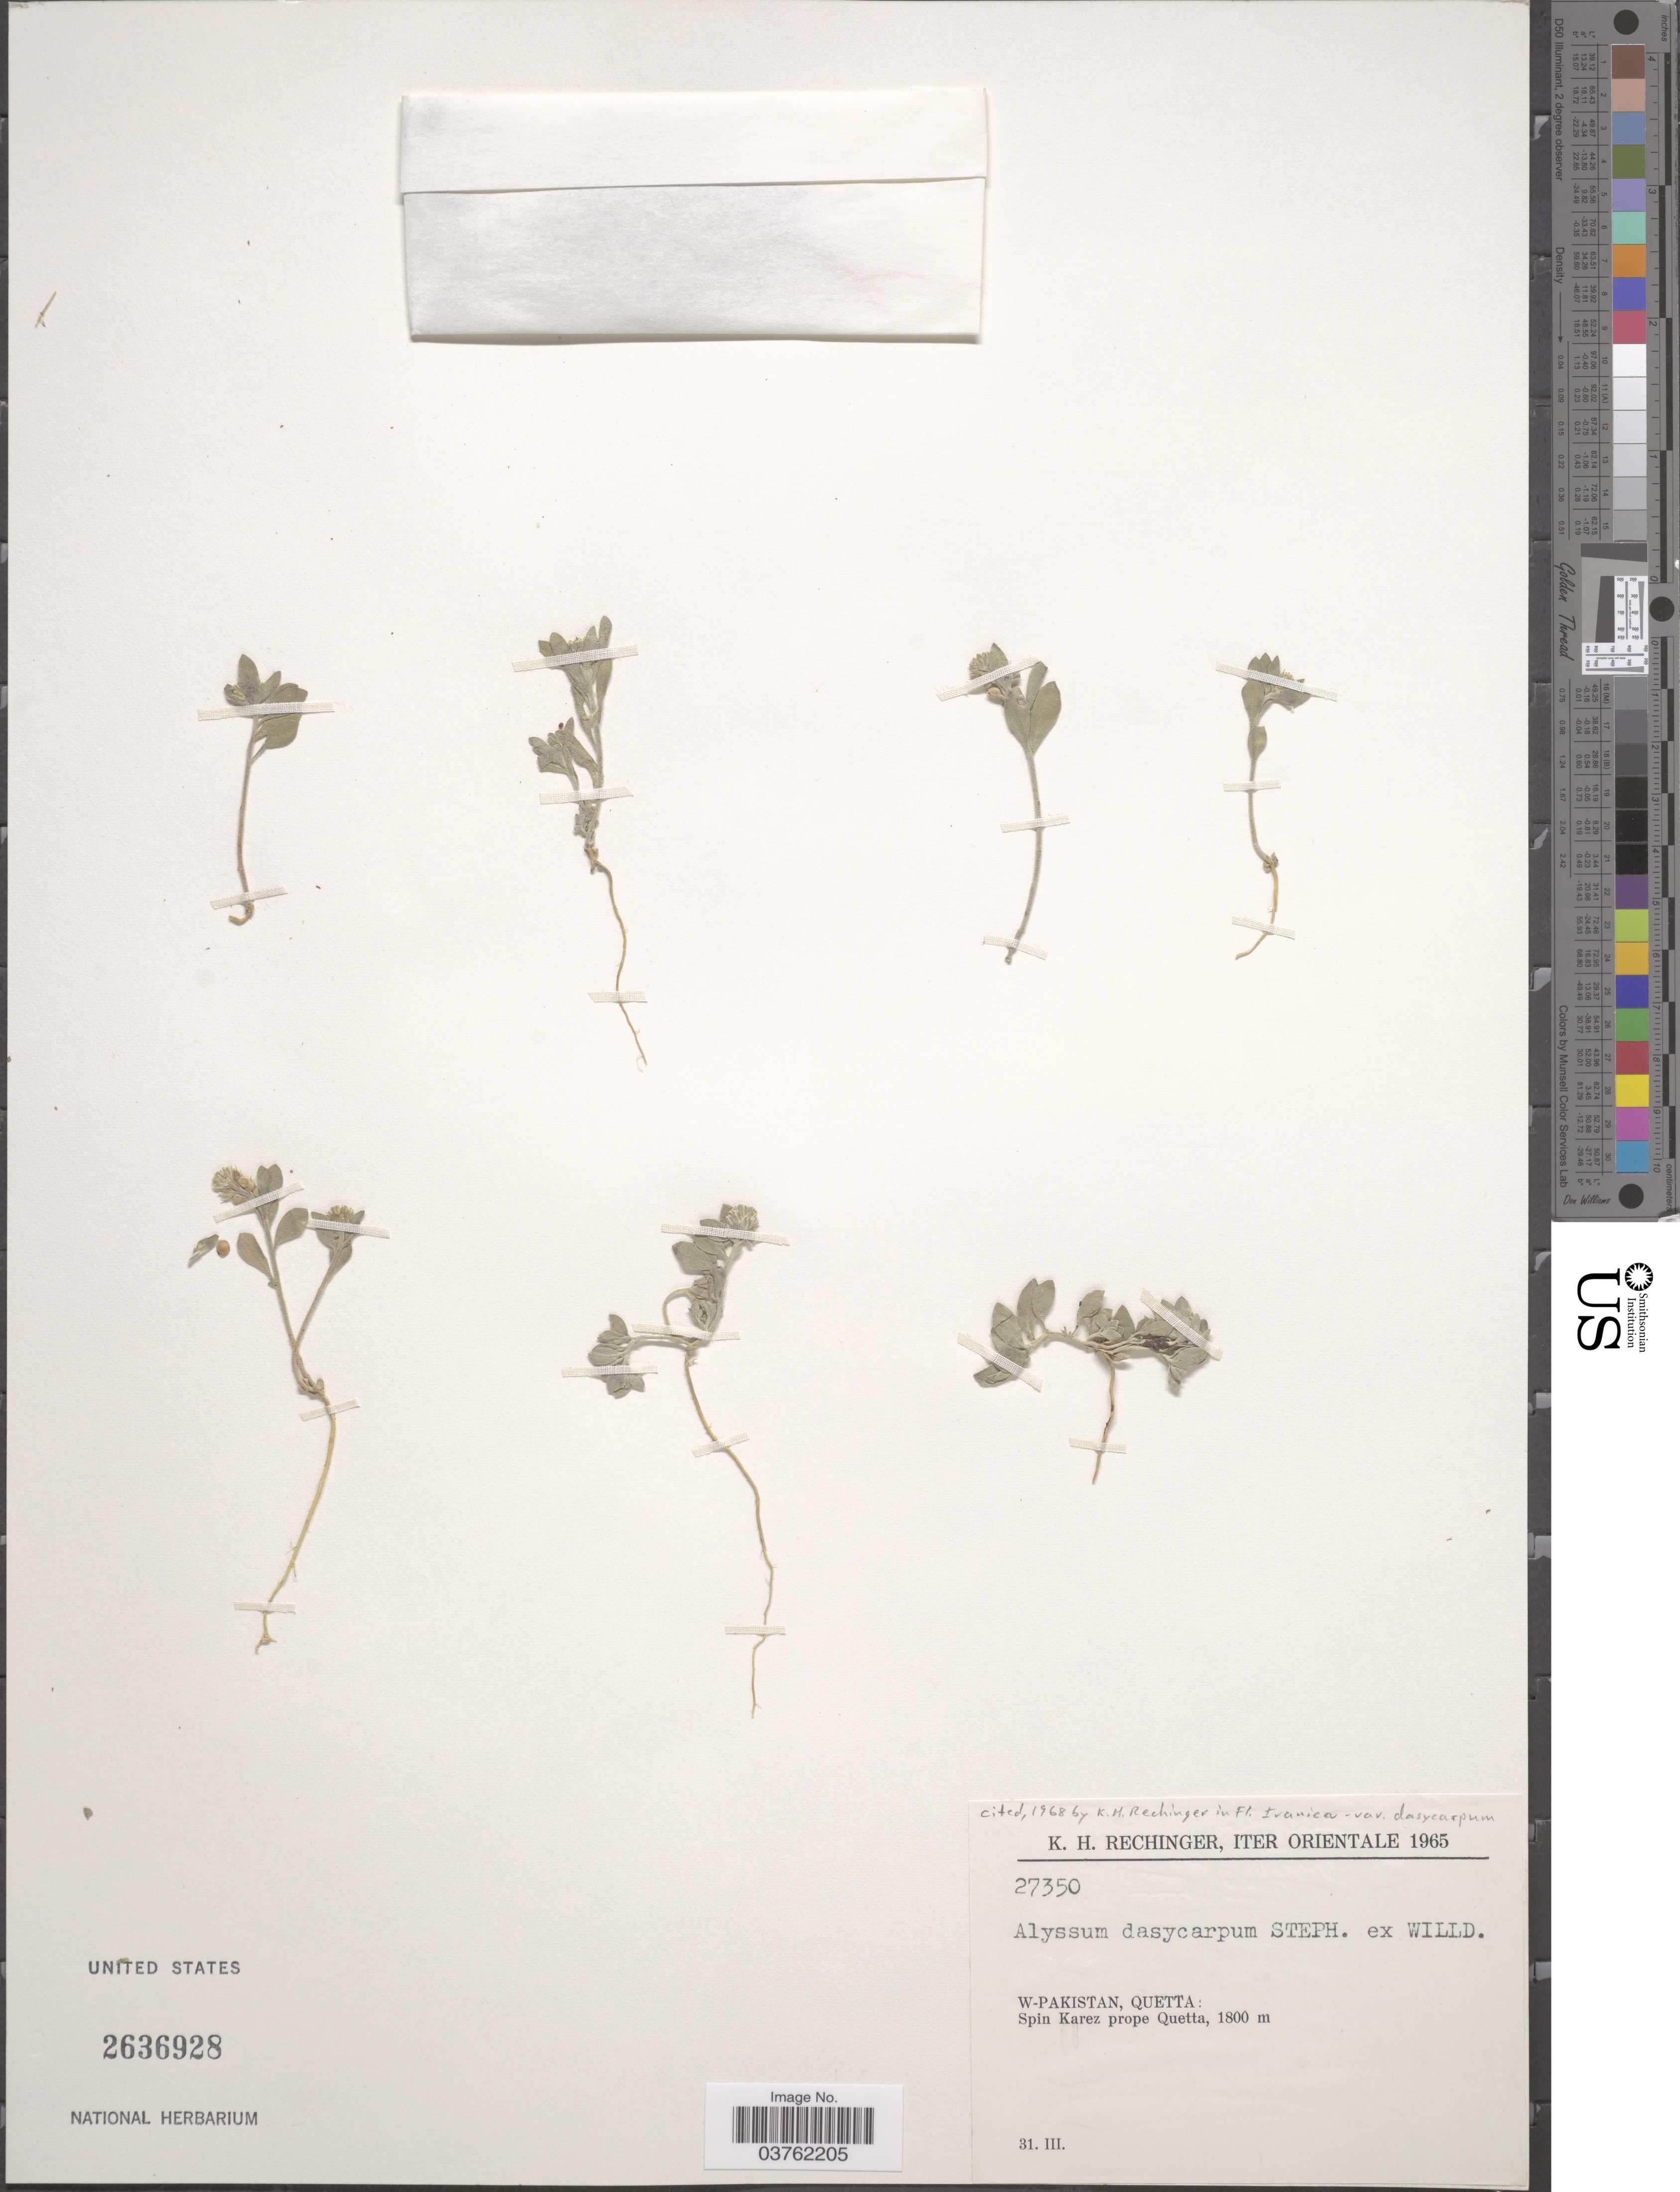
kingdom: Plantae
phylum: Tracheophyta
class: Magnoliopsida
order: Brassicales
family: Brassicaceae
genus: Alyssum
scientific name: Alyssum dasycarpum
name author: Stephan ex Willd.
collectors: K. H. Rechinger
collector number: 27350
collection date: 1965-03-31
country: Pakistan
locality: Iter Orientale. W-Pakistan, Quetta: Spin Karez prope Quetta.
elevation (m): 1800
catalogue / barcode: US 2636928